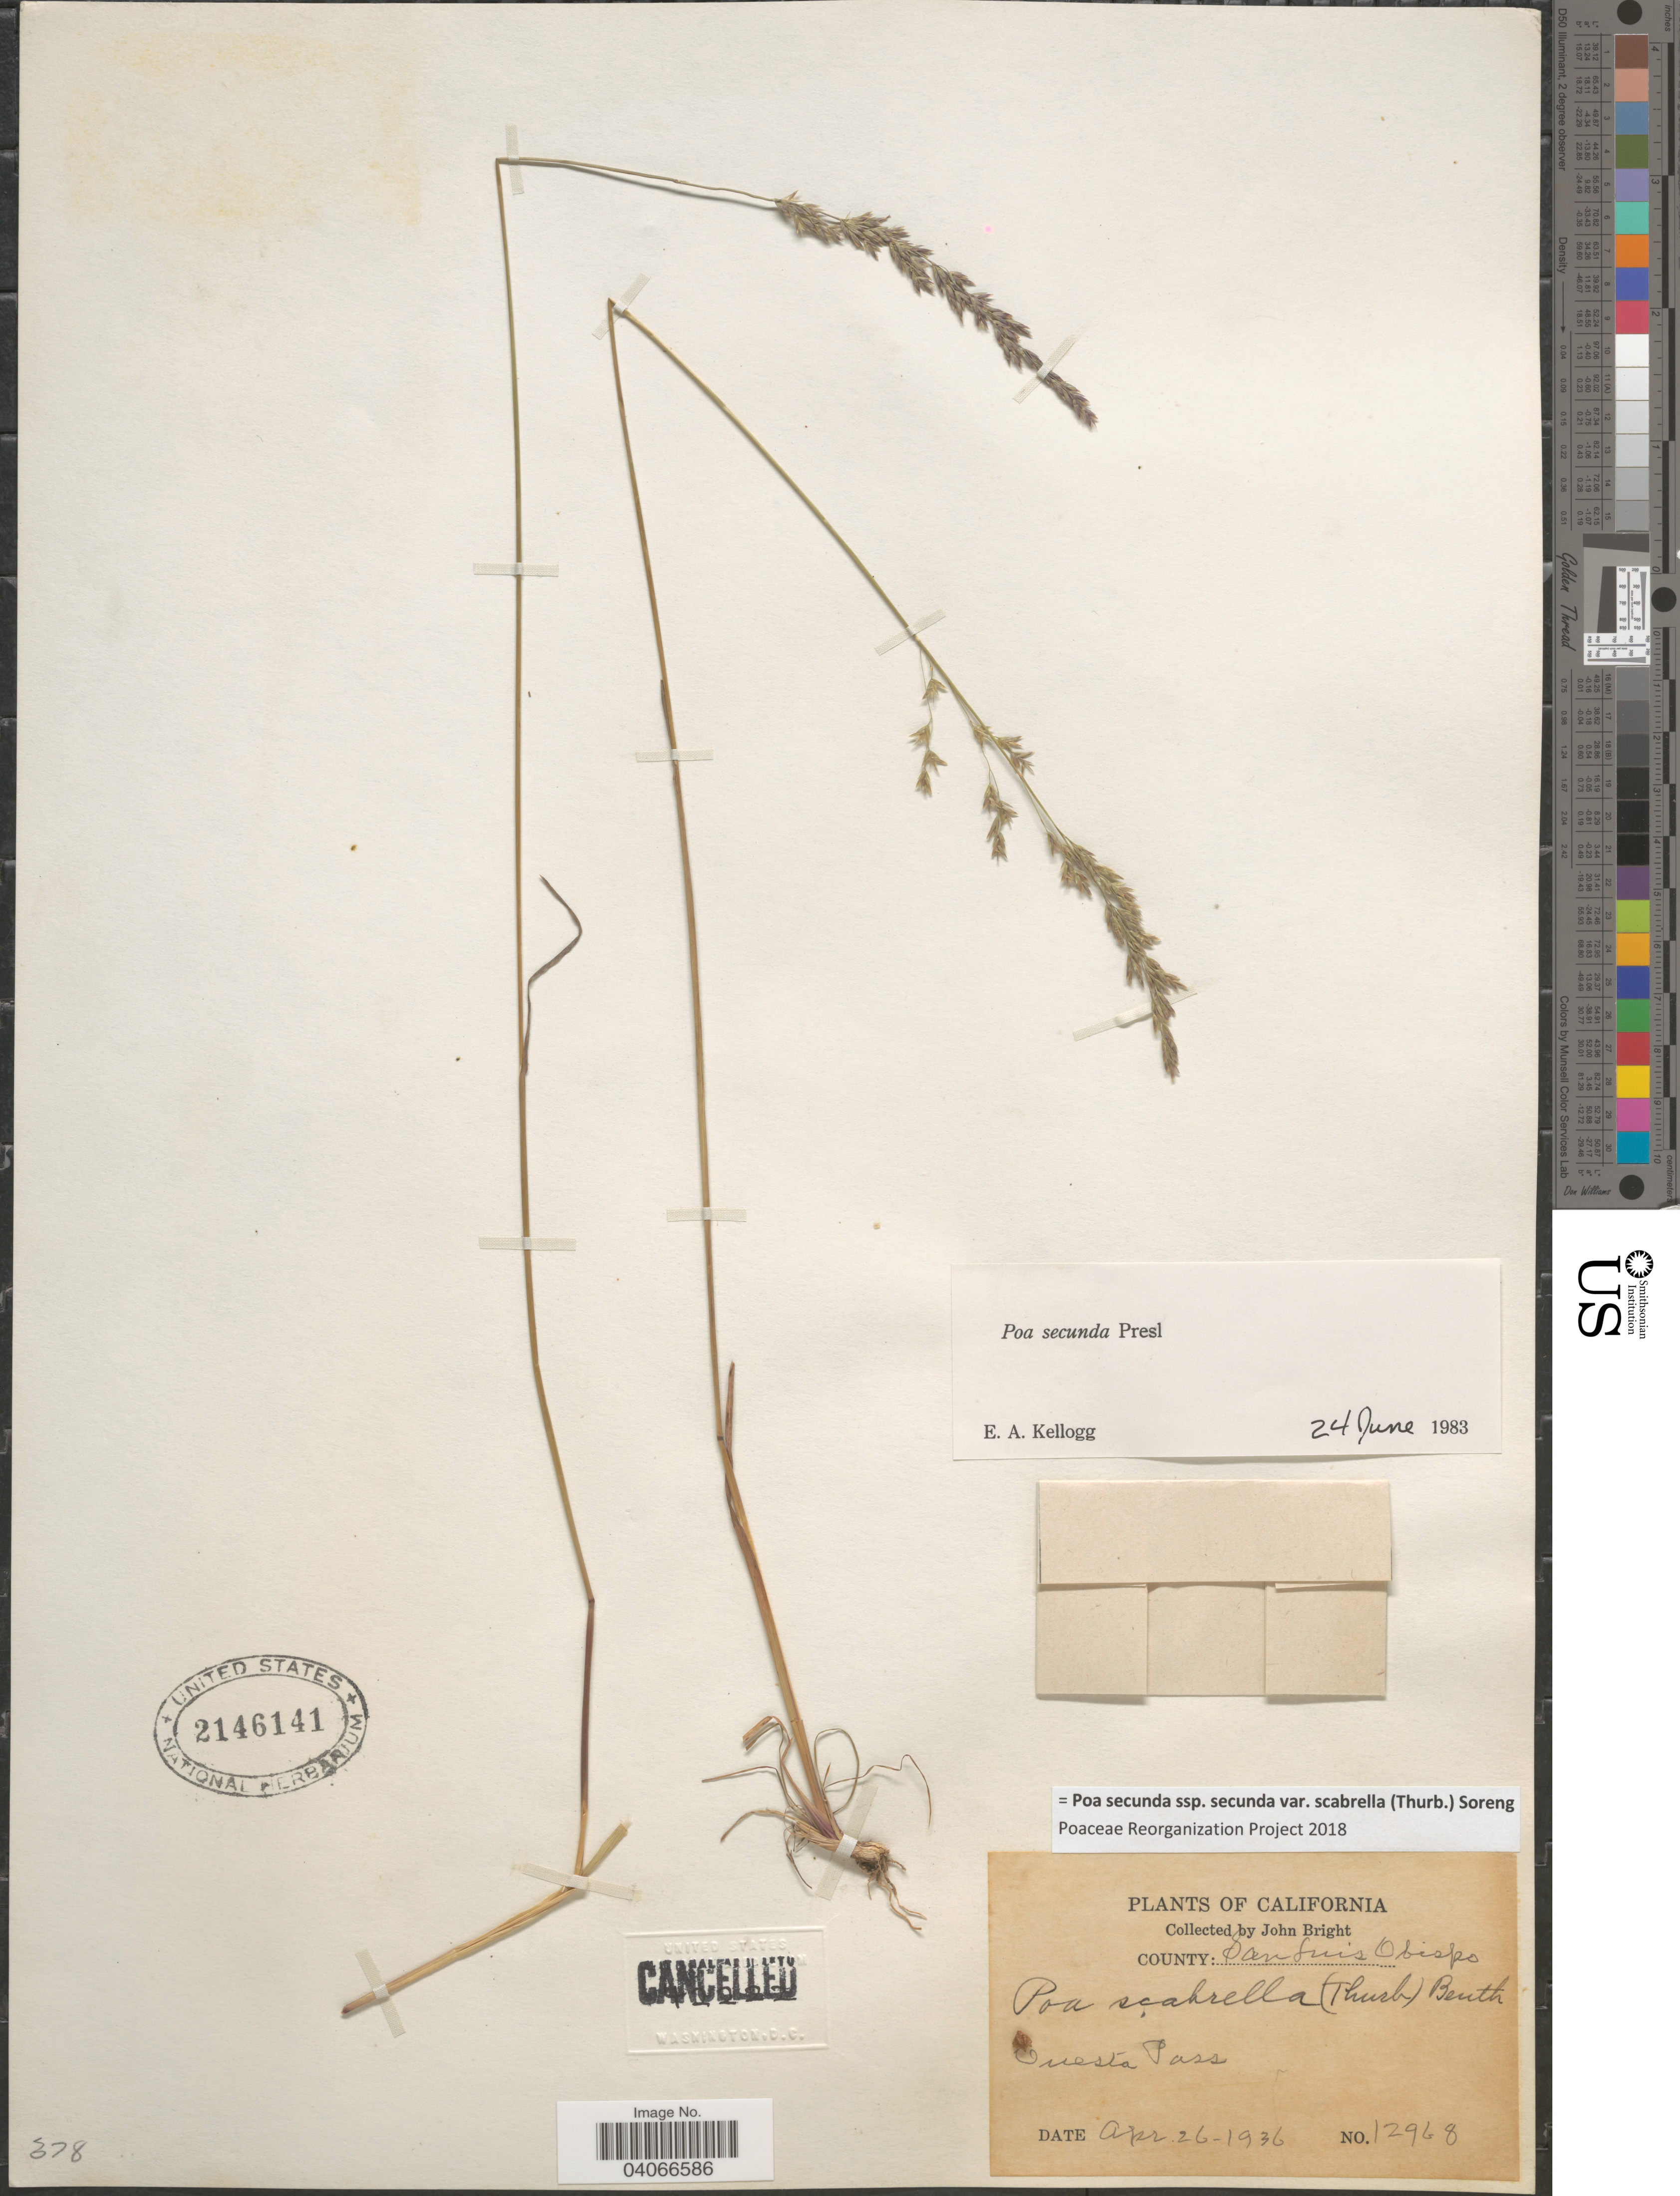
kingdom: Plantae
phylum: Tracheophyta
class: Liliopsida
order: Poales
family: Poaceae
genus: Poa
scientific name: Poa secunda subsp. secunda var. scabrella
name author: (Thurb.) Soreng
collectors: J. Bright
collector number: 12968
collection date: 1936-04-26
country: United States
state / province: California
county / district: San Luis Obispo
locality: County: San Luis Obispo. Cuesta Pass.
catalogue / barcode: US 2146141